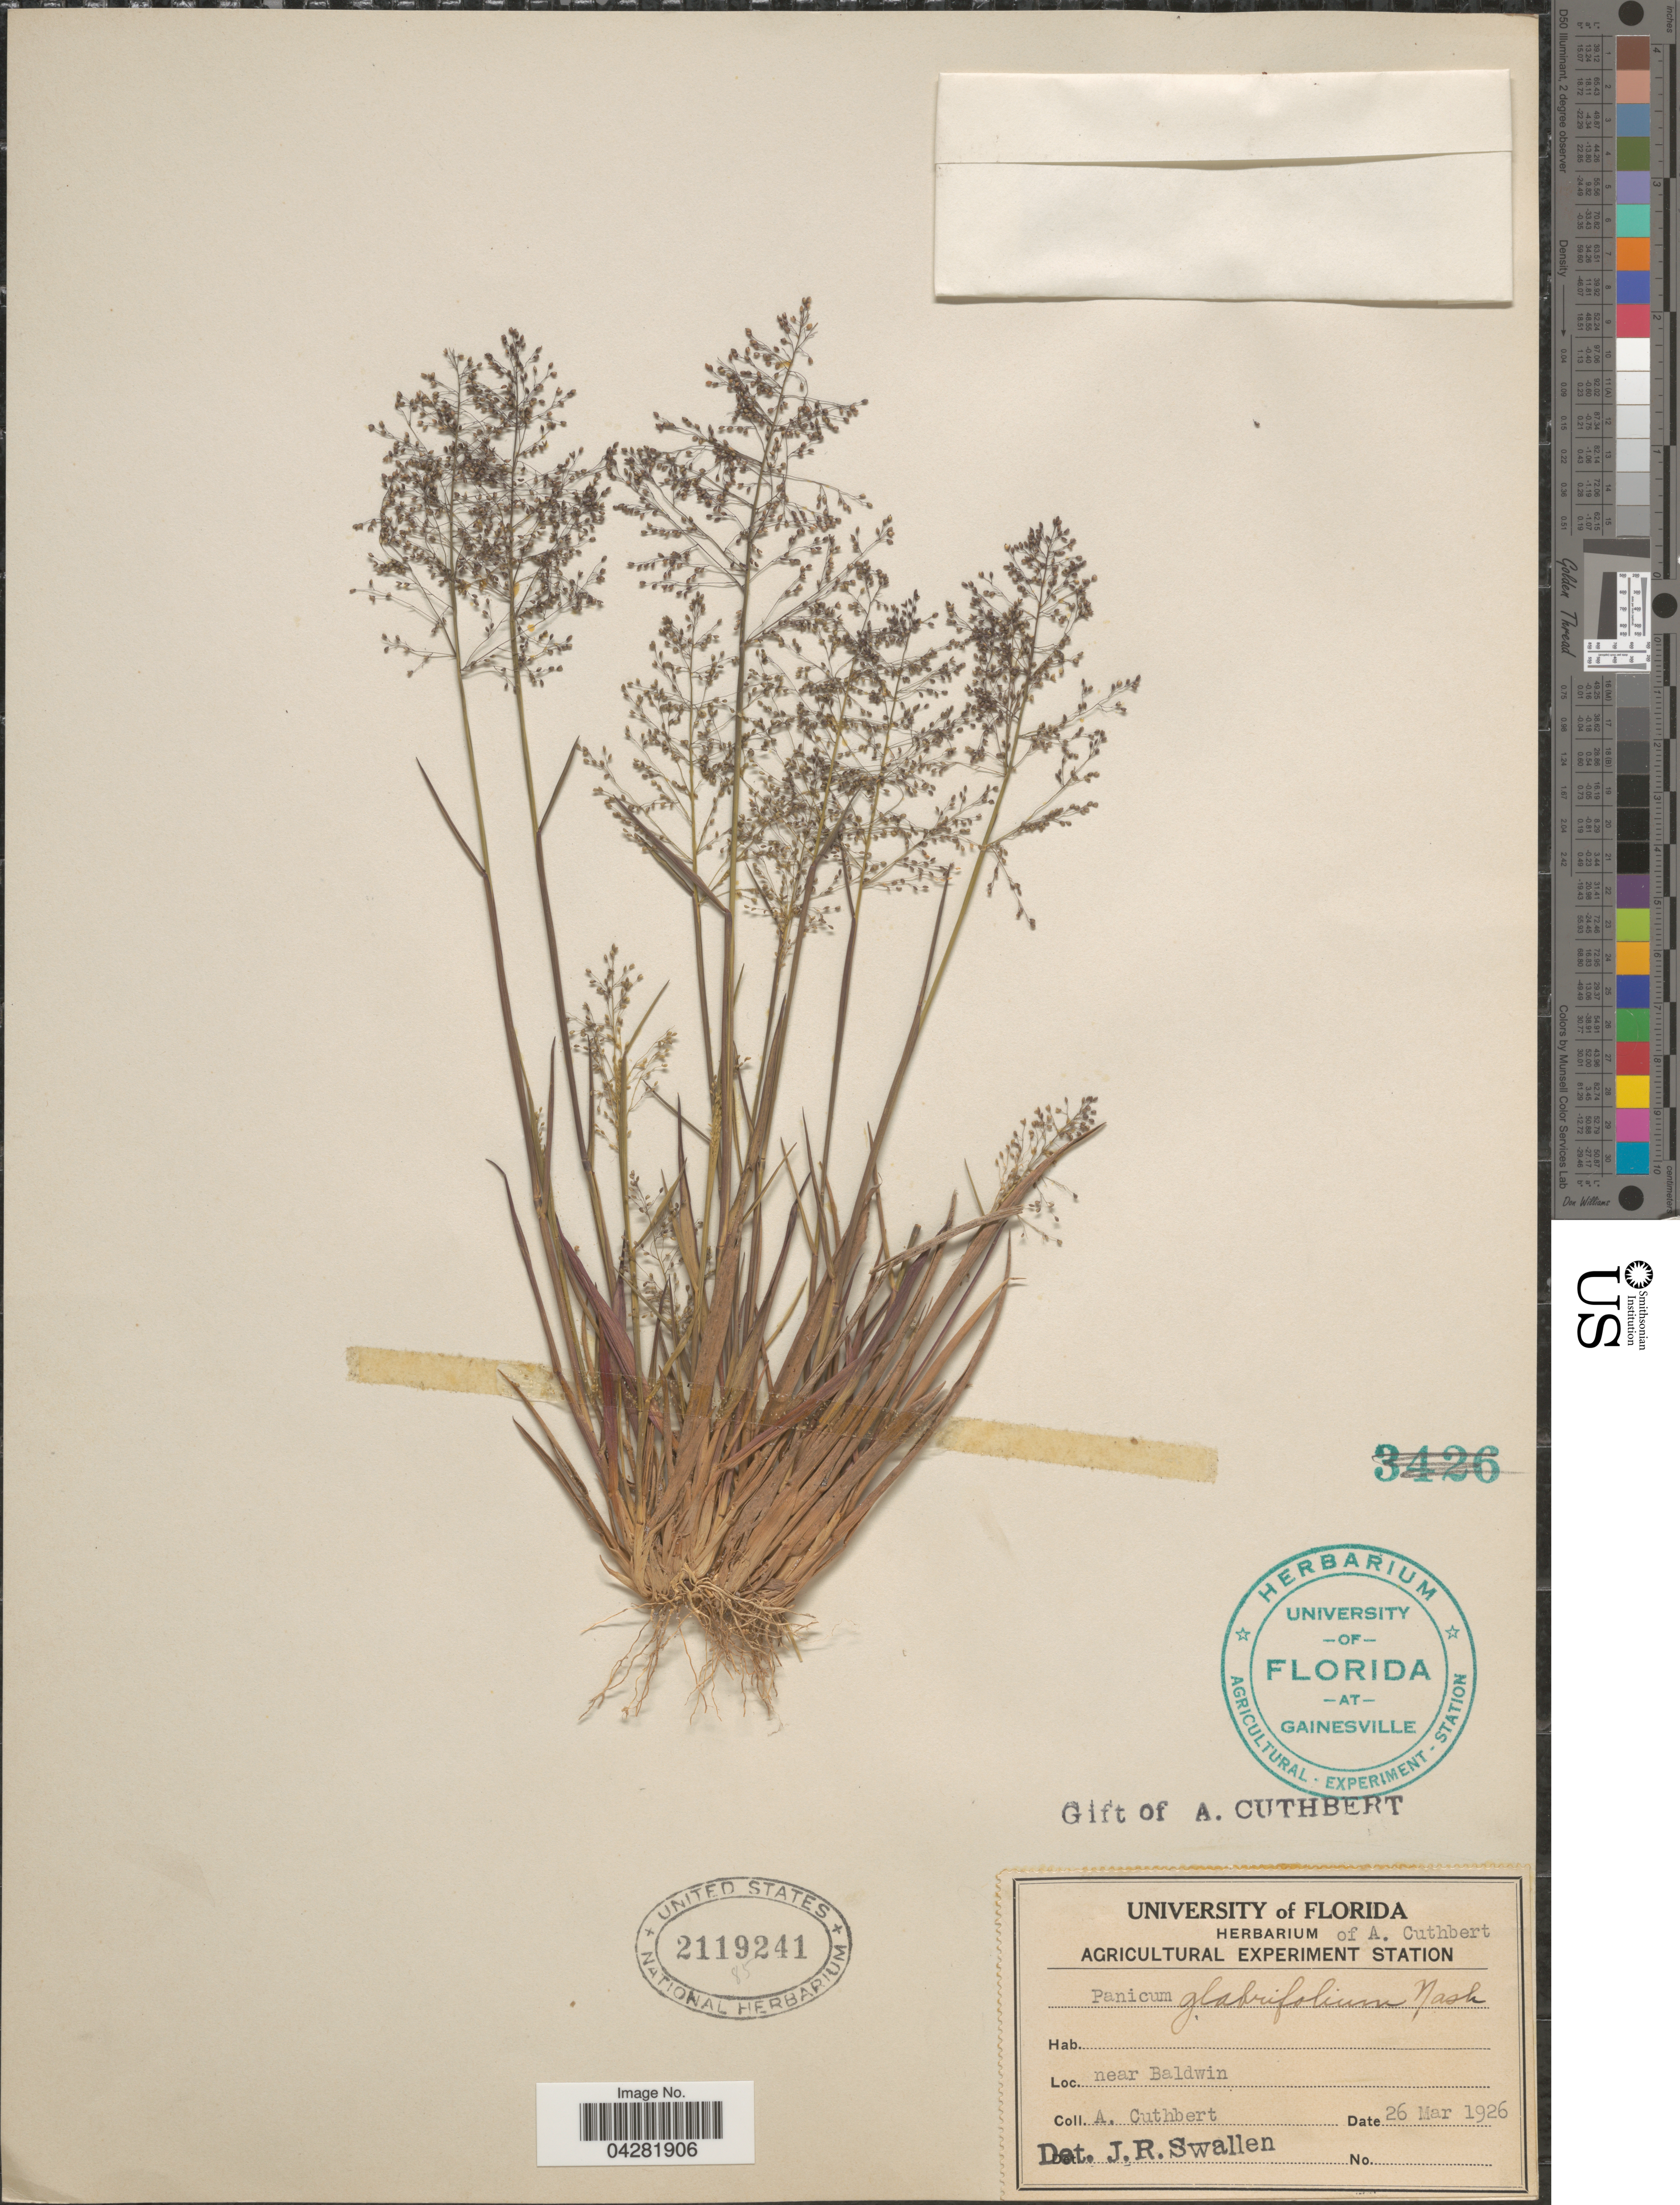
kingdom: Plantae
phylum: Tracheophyta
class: Liliopsida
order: Poales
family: Poaceae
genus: Dichanthelium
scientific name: Dichanthelium ensifolium var. ensifolium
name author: (Baldwin ex Elliot) Gould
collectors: A. Cuthbert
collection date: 1926-03-26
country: United States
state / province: Florida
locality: Near Baldwin.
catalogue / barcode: US 2119241